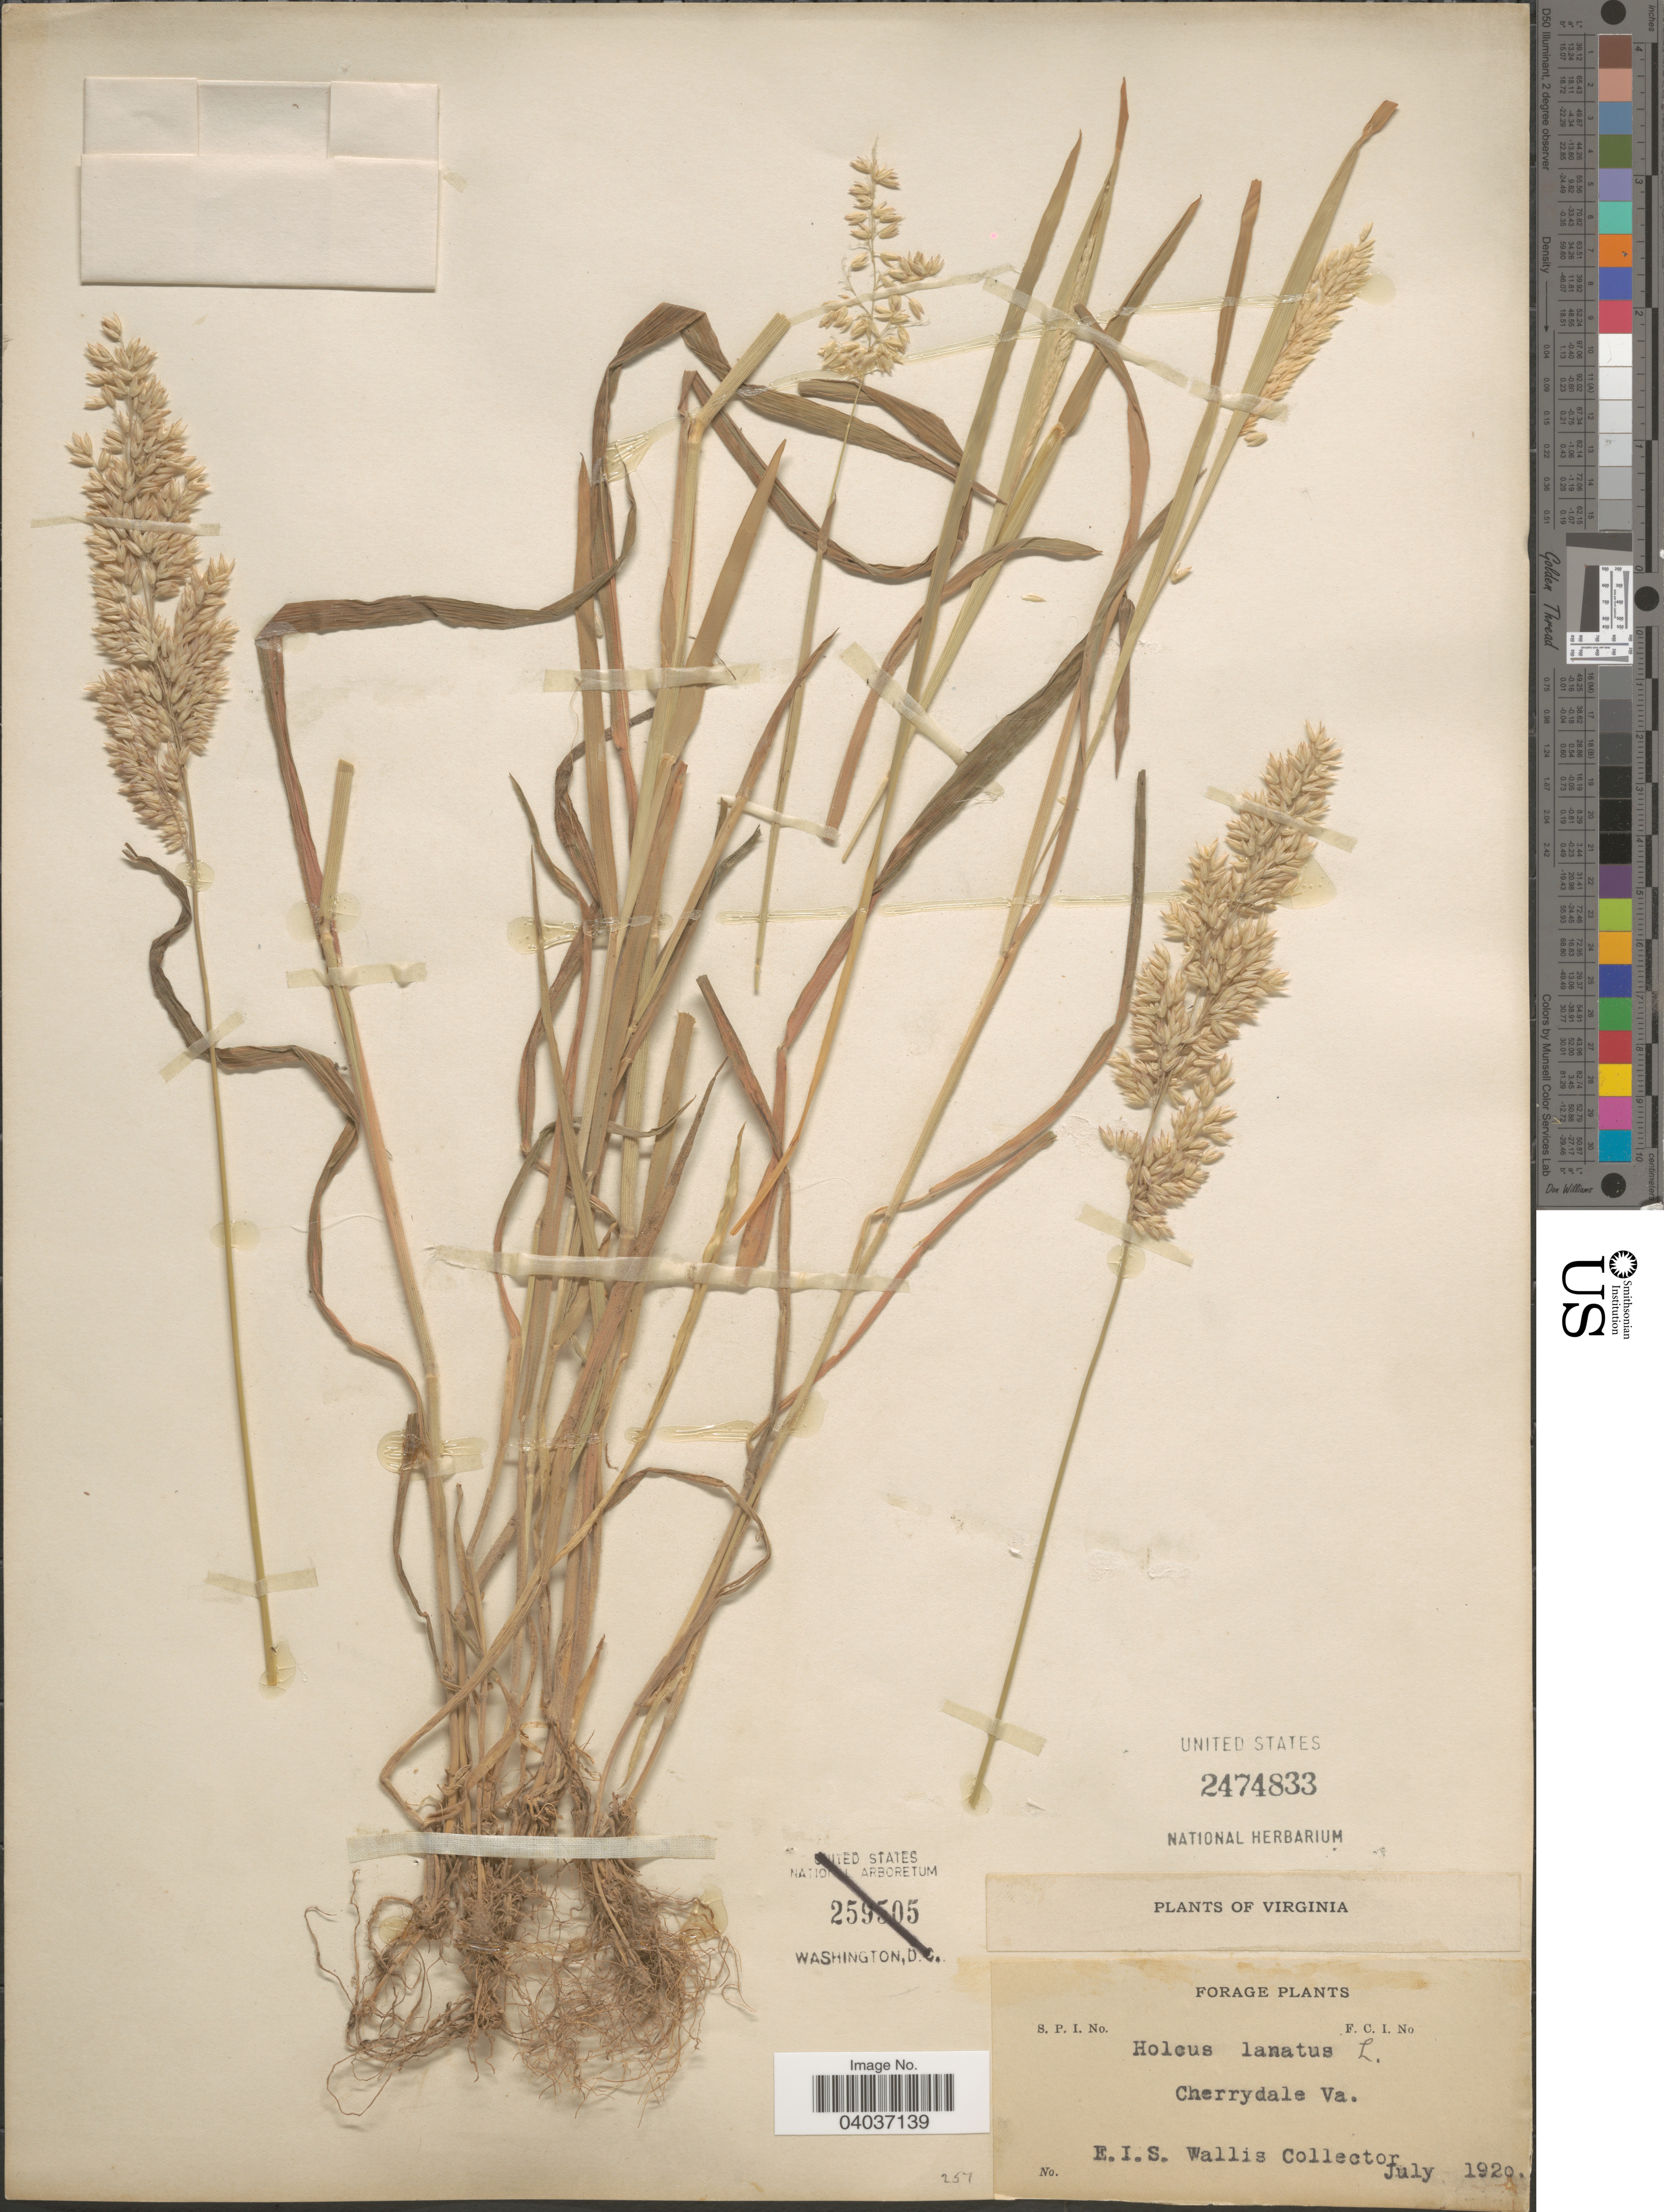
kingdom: Plantae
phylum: Tracheophyta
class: Liliopsida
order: Poales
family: Poaceae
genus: Holcus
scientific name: Holcus lanatus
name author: L.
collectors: E. Wallis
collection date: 1920-07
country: United States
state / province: Virginia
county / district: City of Alexandria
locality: Cherrydale.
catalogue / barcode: US 2474833